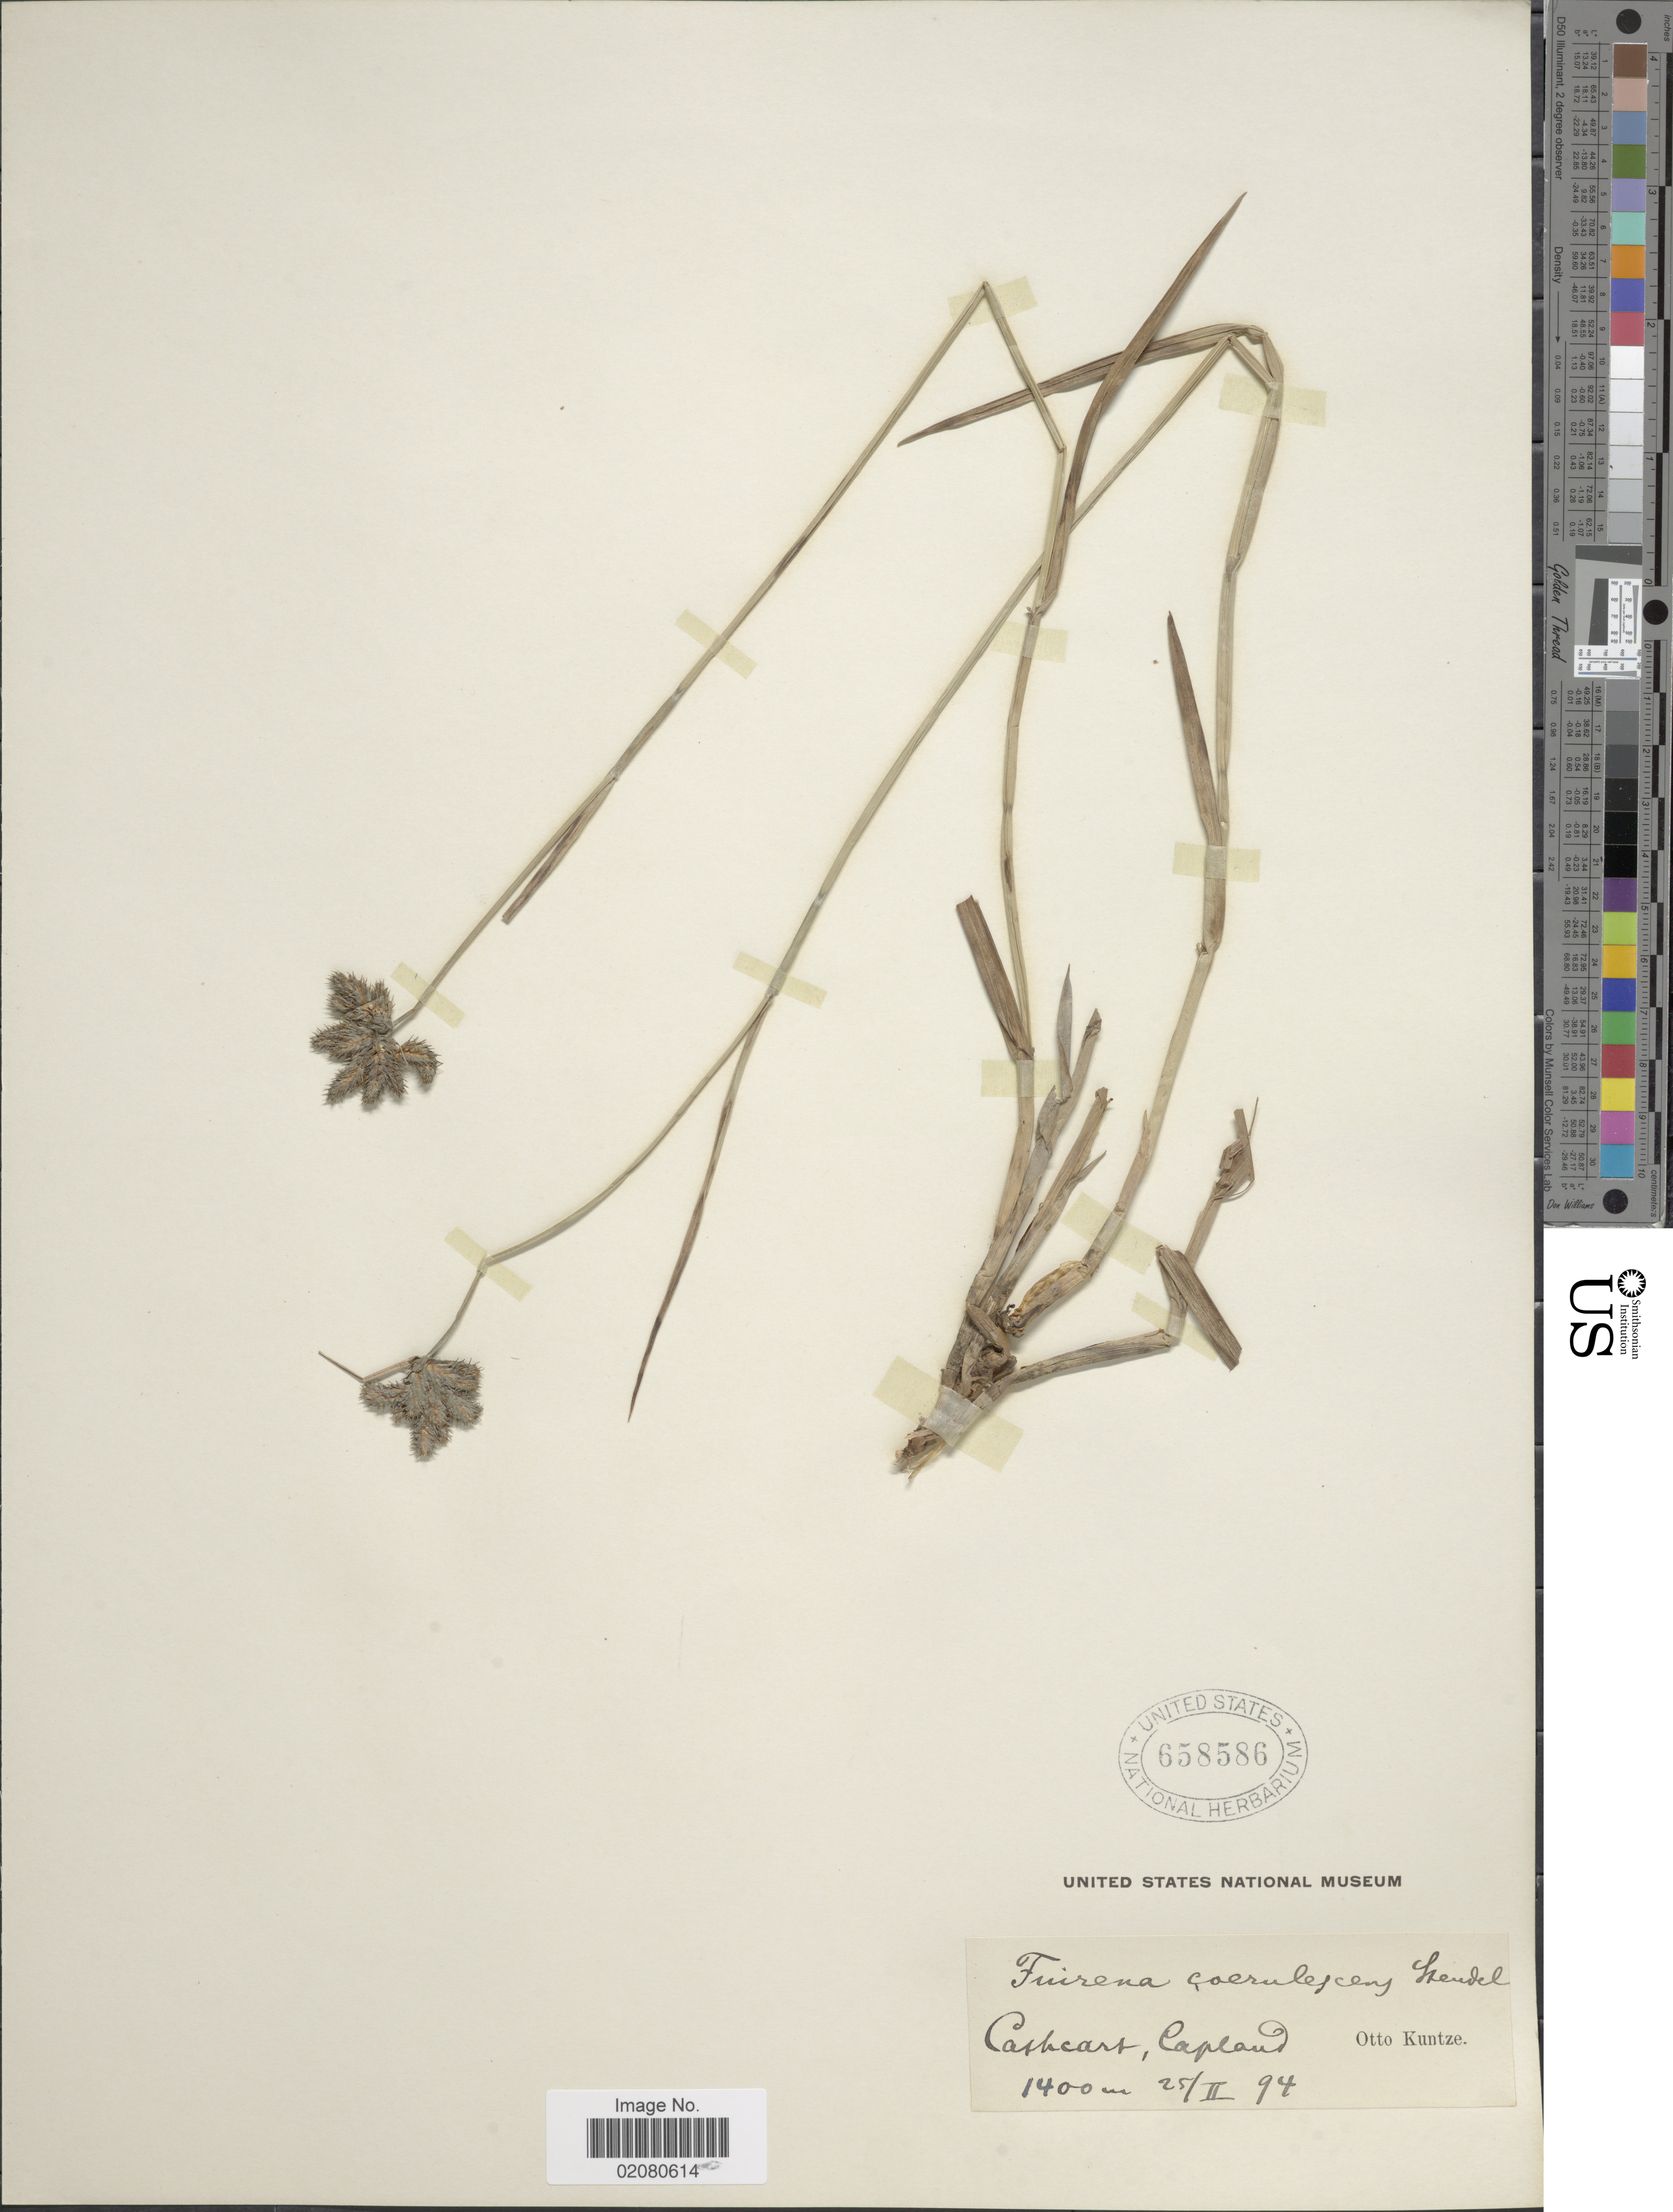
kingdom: Plantae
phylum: Tracheophyta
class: Liliopsida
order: Poales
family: Cyperaceae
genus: Fuirena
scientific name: Fuirena coerulescens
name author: Steud.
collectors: C.E.O. Kuntze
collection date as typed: Transcribed d/m/y: 25/2/94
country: South Africa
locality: Cathcart, Capland.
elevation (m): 1400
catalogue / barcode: US 658586